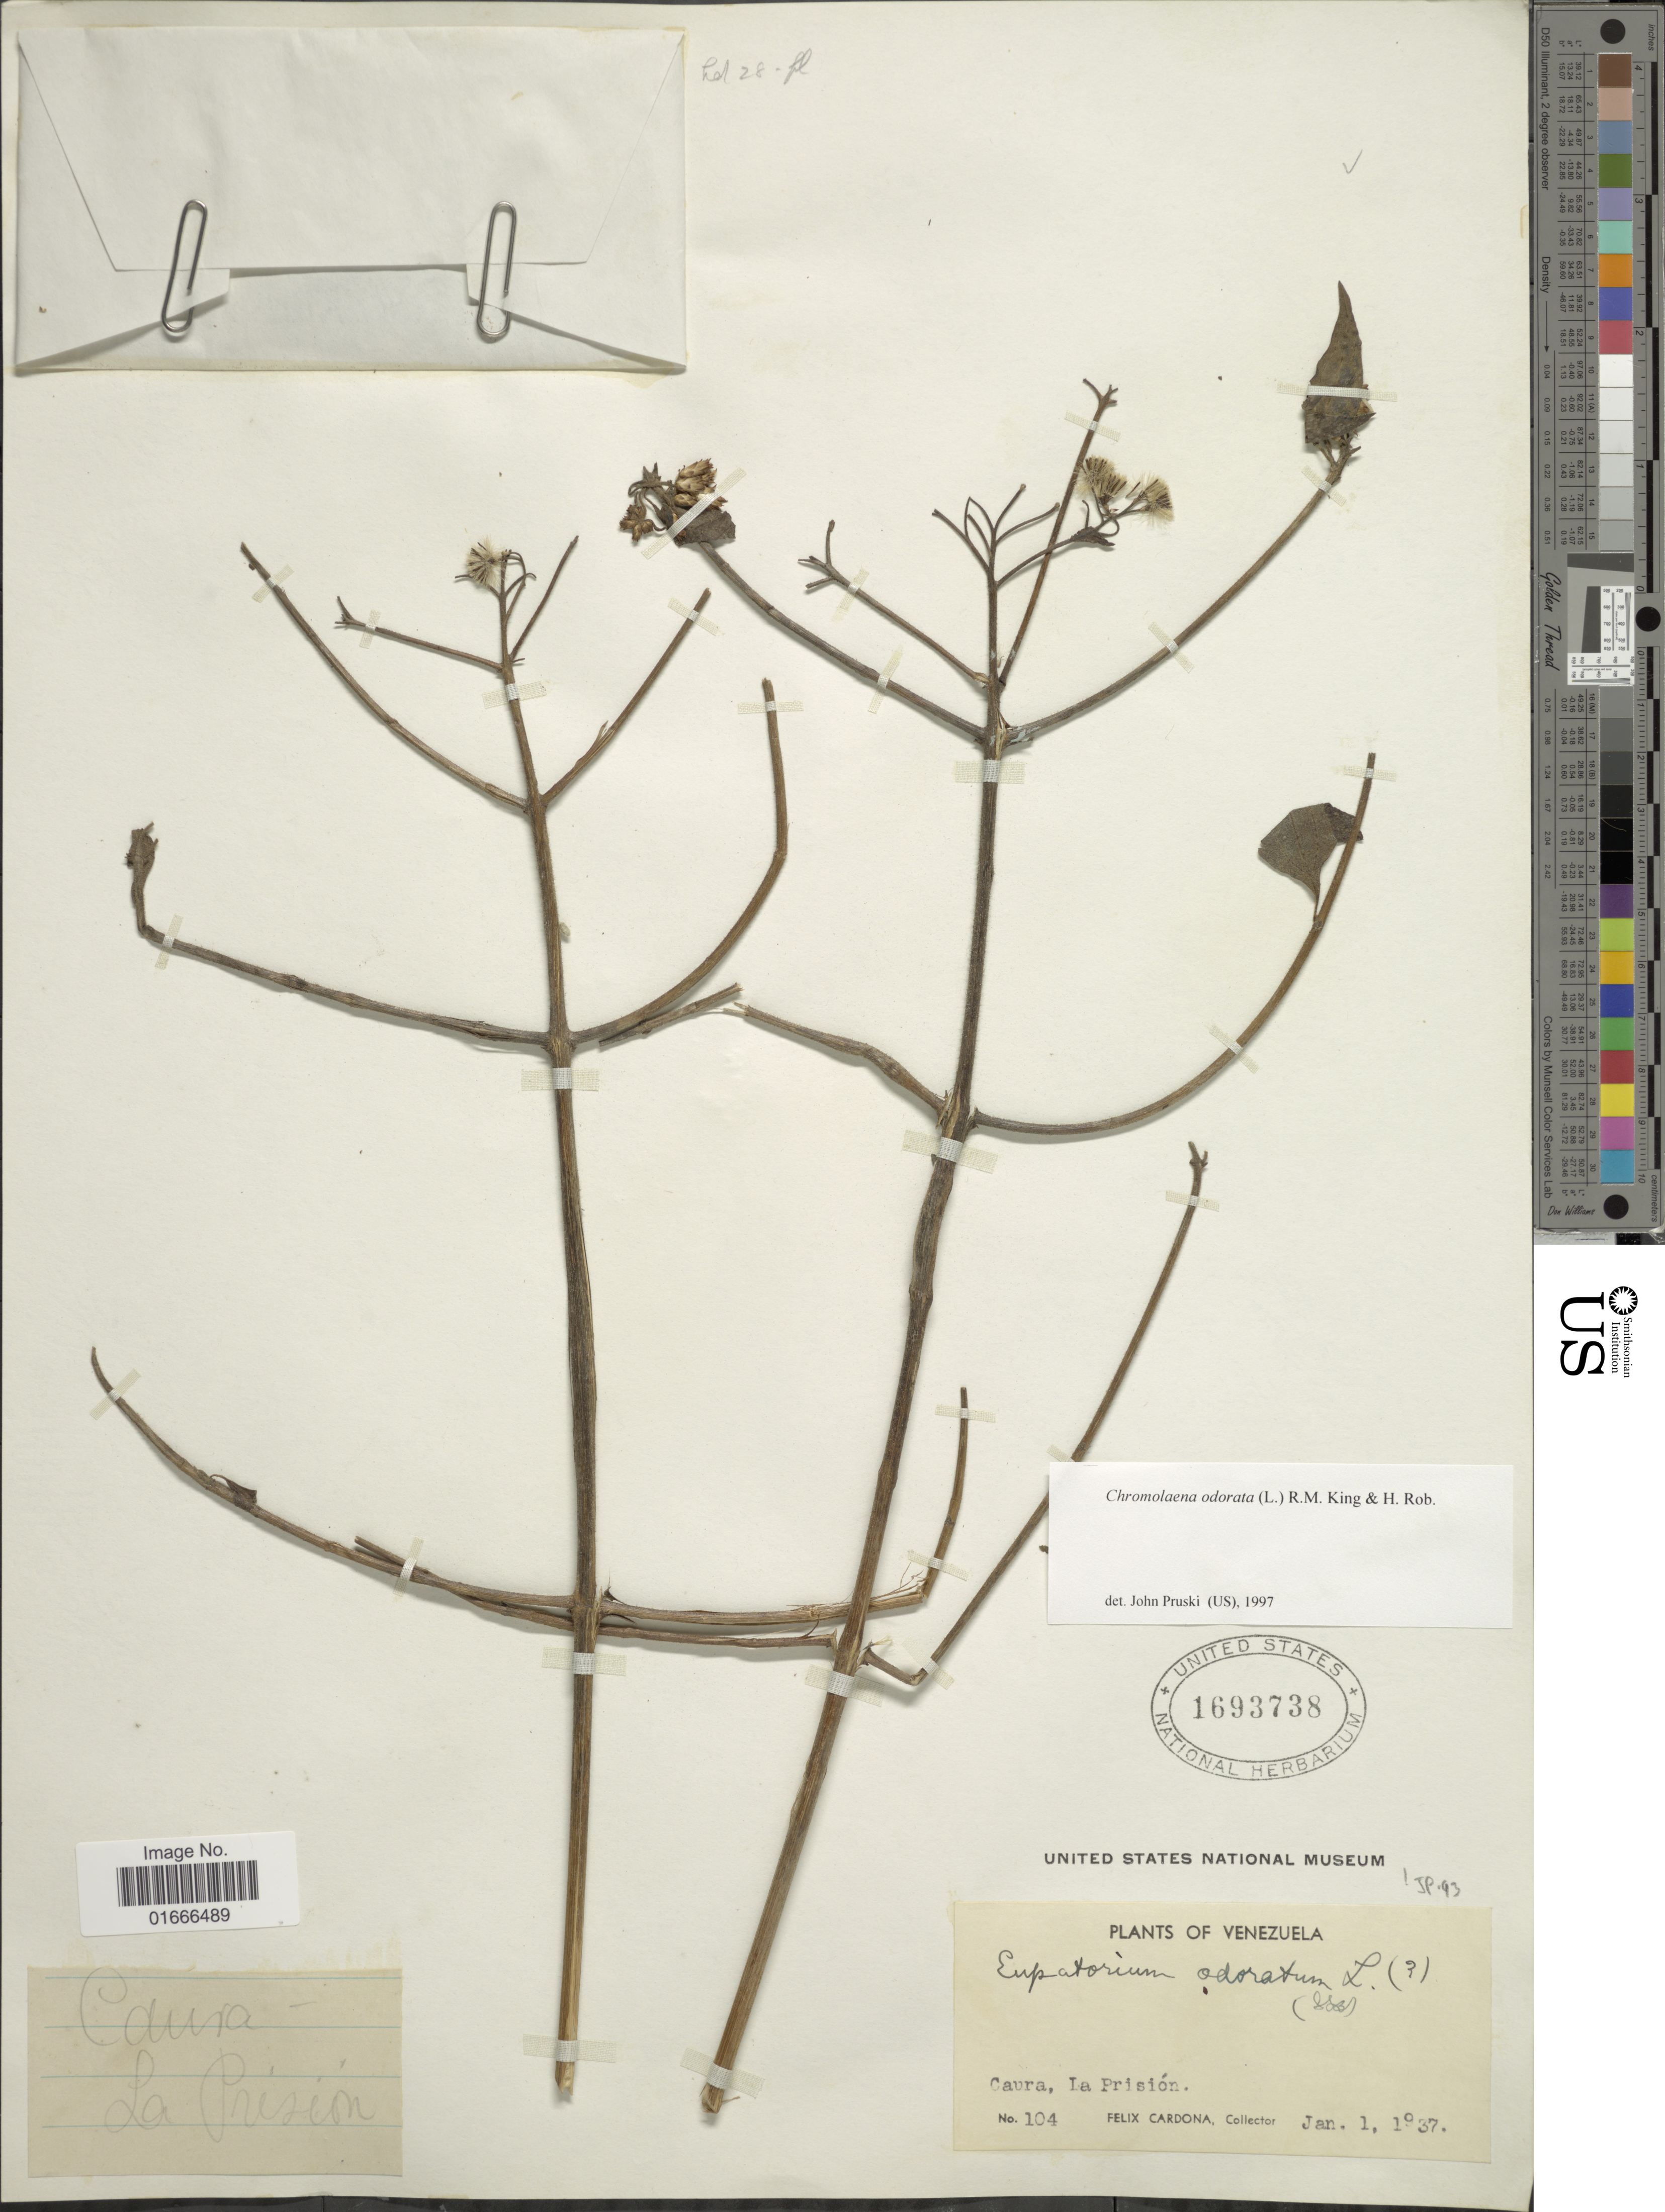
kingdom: Plantae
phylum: Tracheophyta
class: Magnoliopsida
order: Asterales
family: Asteraceae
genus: Chromolaena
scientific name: Chromolaena odorata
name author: (L.) R.M. King & H. Rob.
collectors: F. Cardona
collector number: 104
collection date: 1937-01-01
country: Venezuela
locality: Caura, La Prision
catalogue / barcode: US 1693738